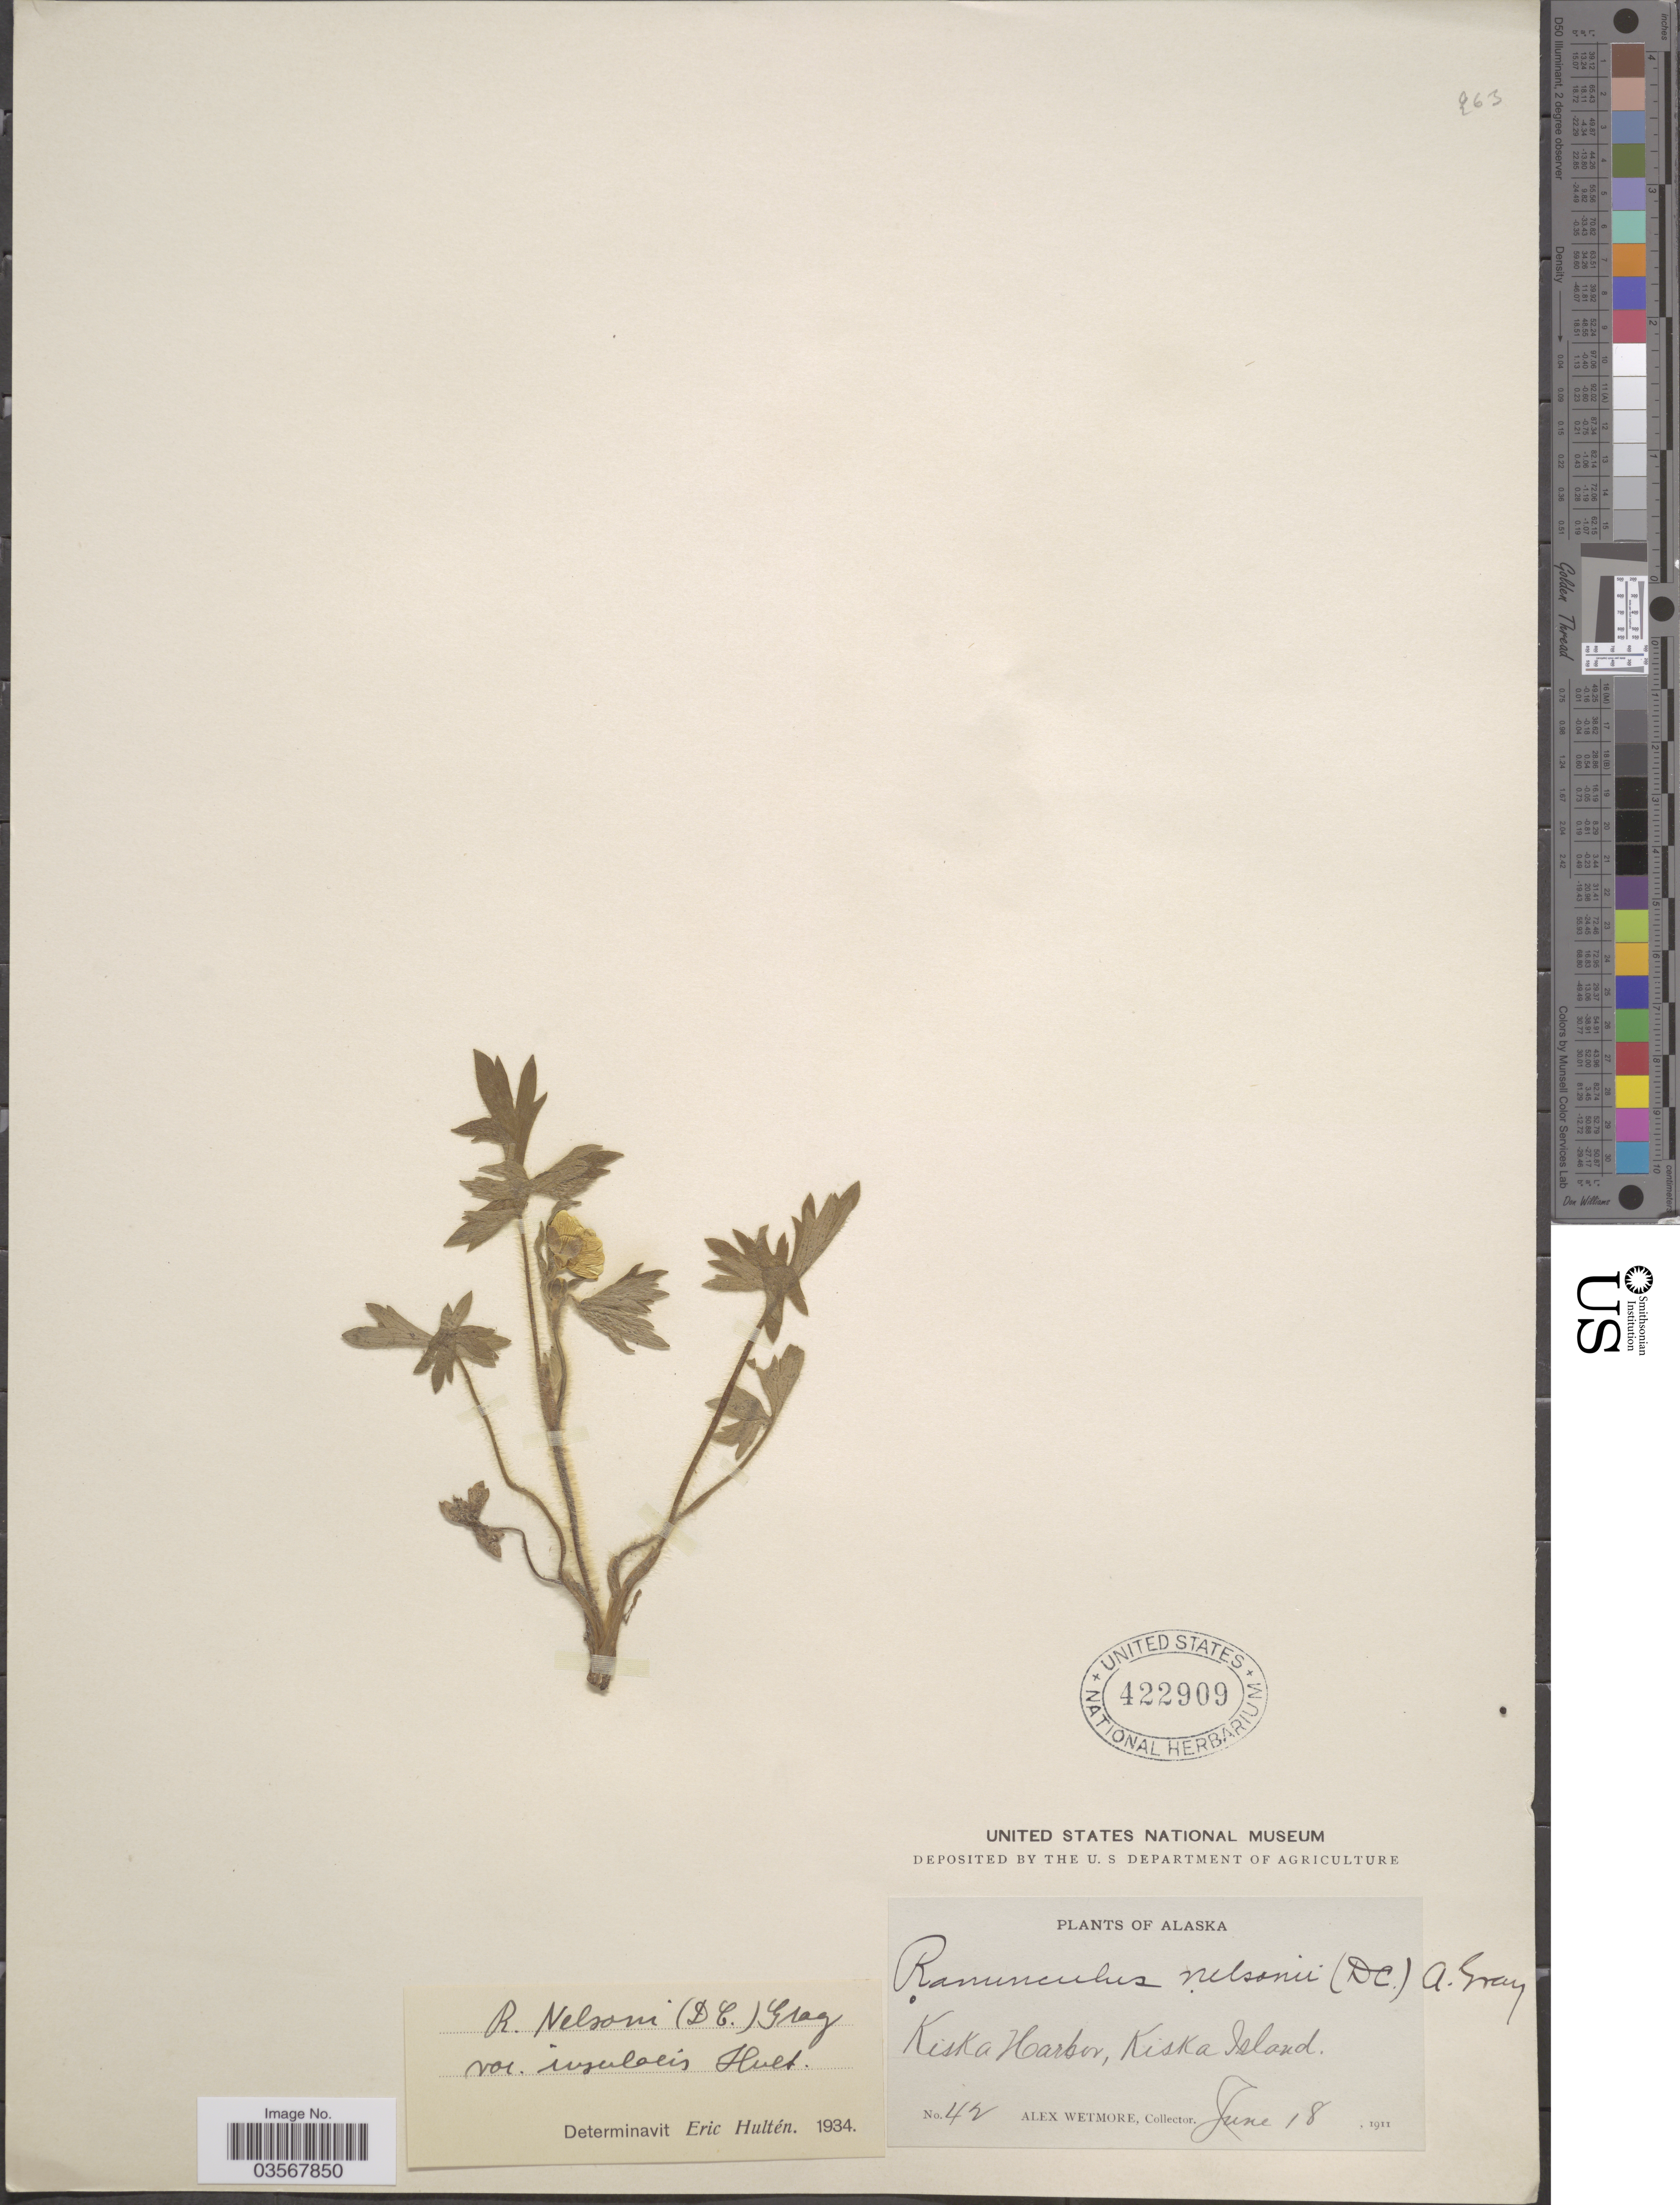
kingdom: Plantae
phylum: Tracheophyta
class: Magnoliopsida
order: Ranunculales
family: Ranunculaceae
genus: Ranunculus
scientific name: Ranunculus occidentalis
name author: Nutt.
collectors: A. Wetmore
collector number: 42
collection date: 1911-06-18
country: United States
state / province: Alaska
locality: Kiska Harbor, Kiska Island.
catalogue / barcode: US 422909